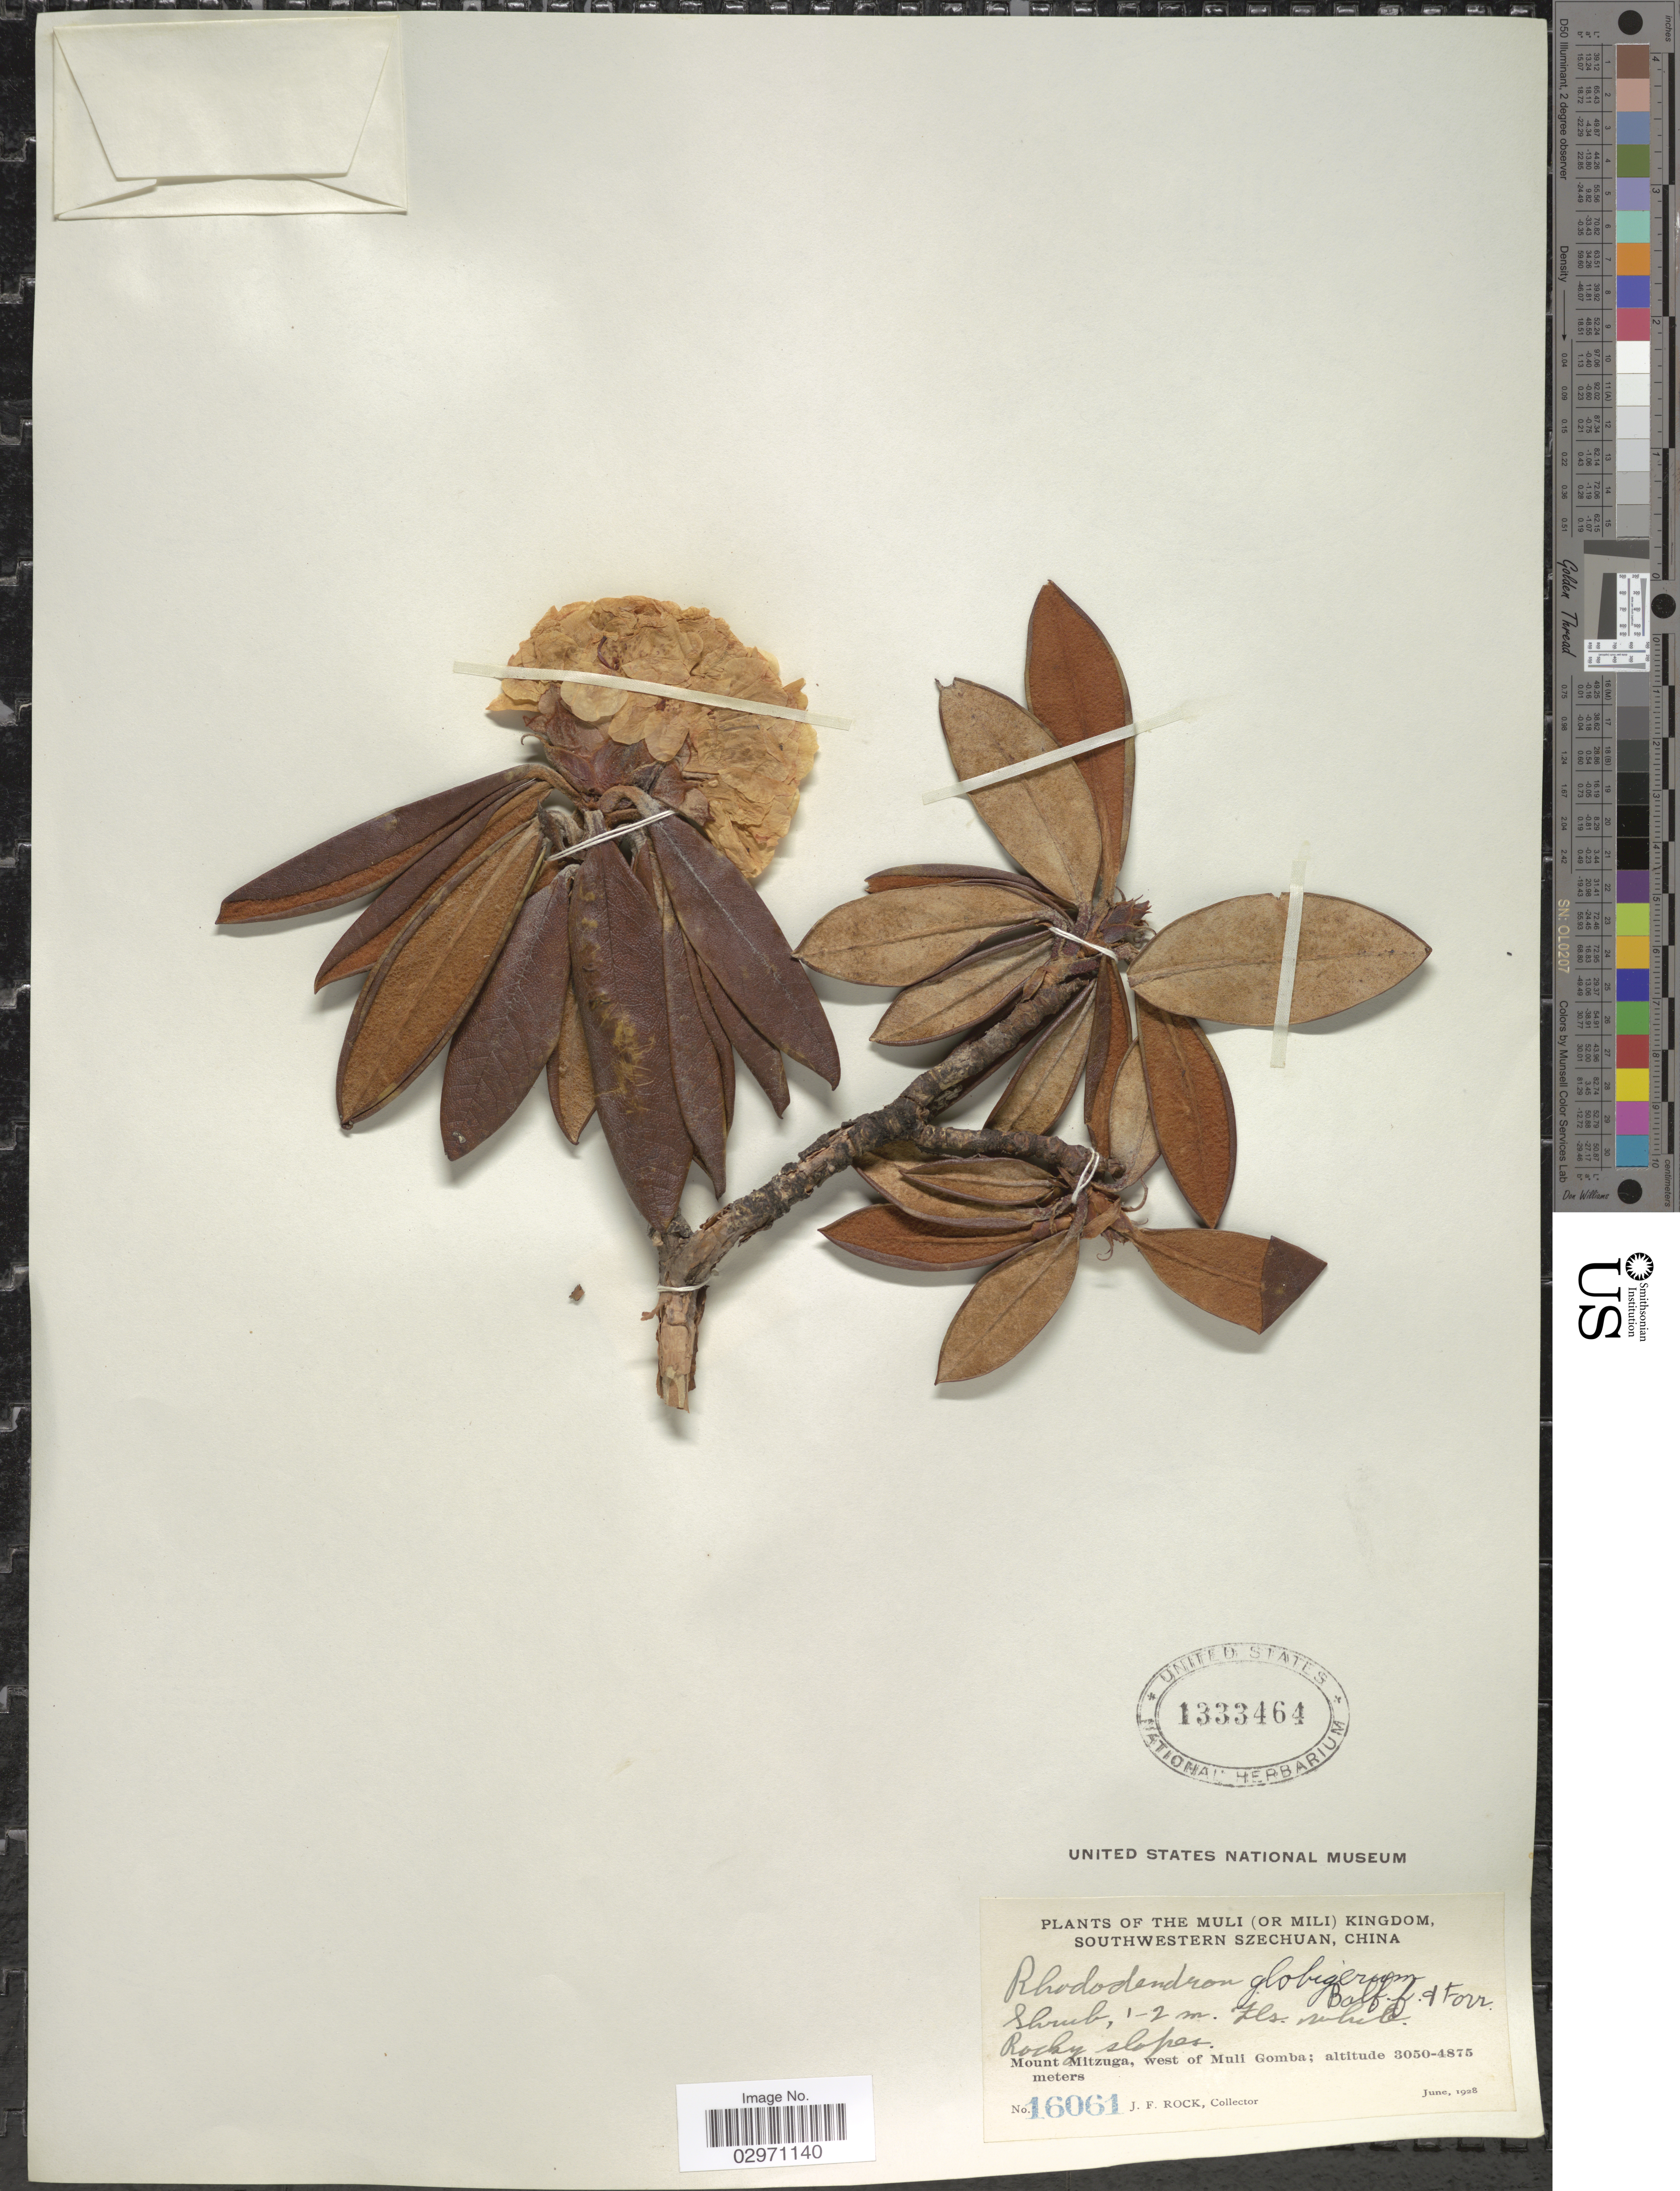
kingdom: Plantae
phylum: Tracheophyta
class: Magnoliopsida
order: Ericales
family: Ericaceae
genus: Rhododendron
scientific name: Rhododendron globigerum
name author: Balf. f. & Forrest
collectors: J. Rock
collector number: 16061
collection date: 1928-06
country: China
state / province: Sichuan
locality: Muli (or Mili) Kingdom, Southwestern Szechuan. Mount Mitzuga, west of Muli Gomba.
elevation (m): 3050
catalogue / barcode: US 1333464